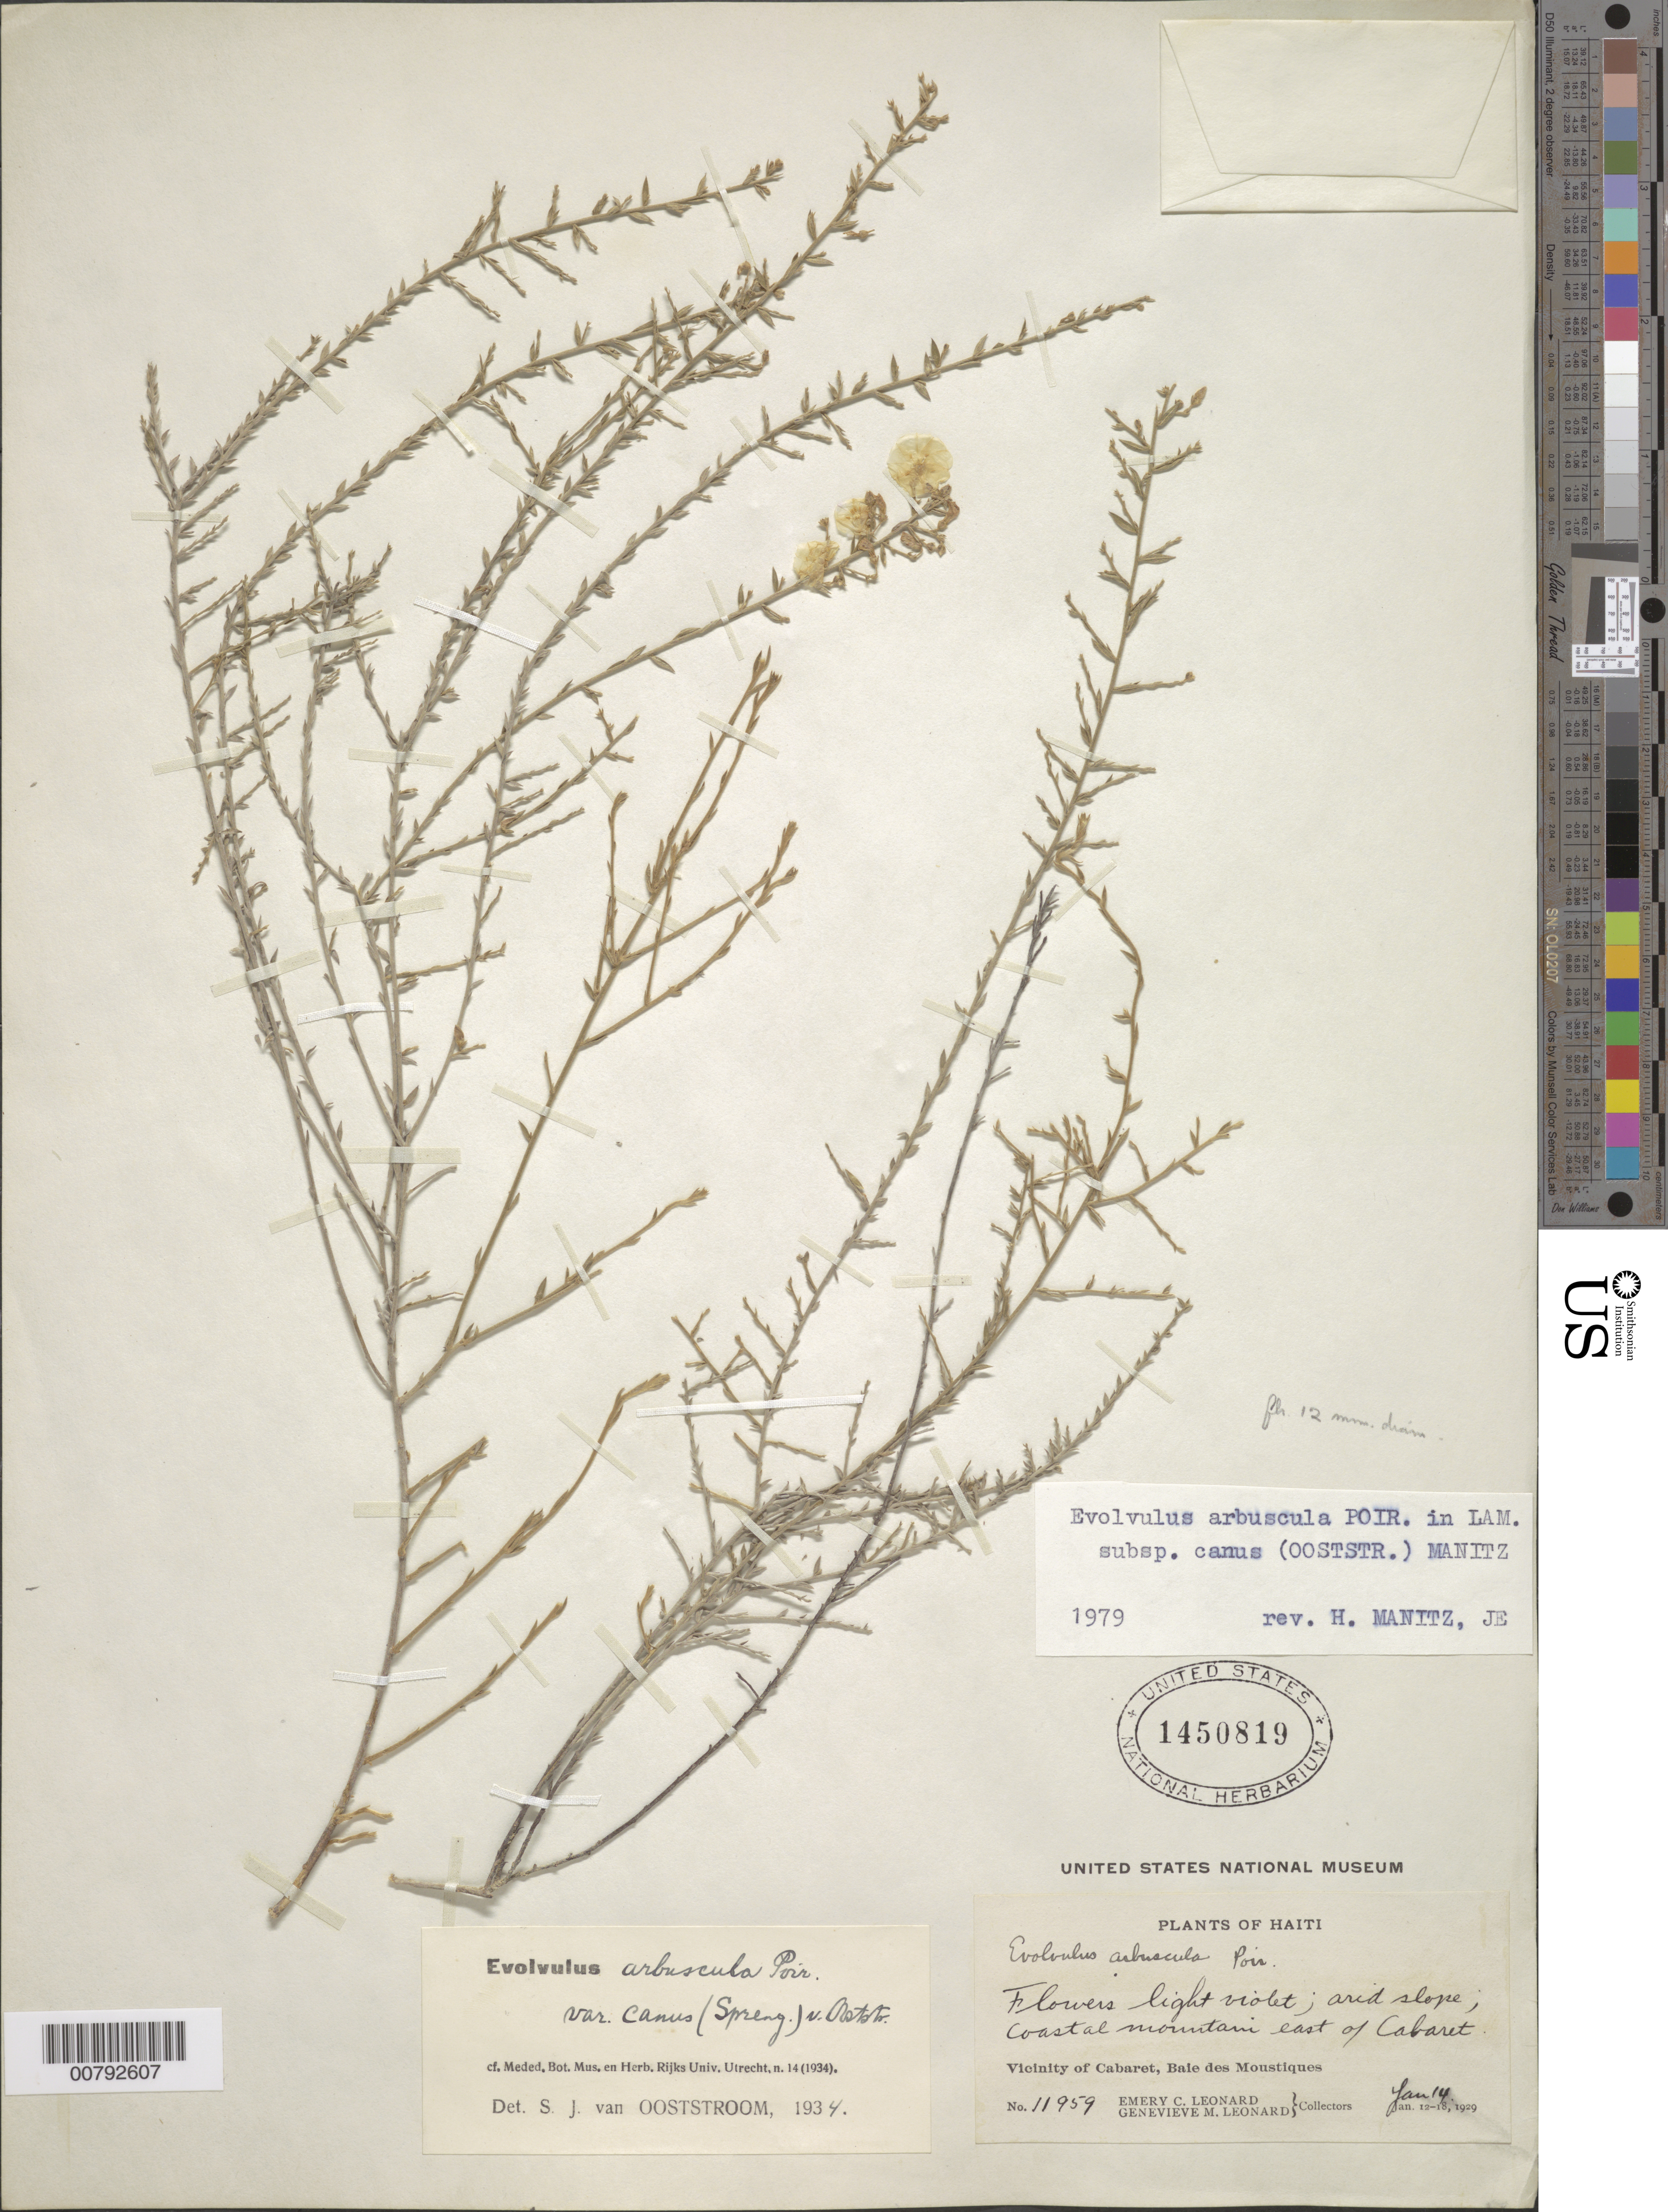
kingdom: Plantae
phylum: Tracheophyta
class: Magnoliopsida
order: Solanales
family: Convolvulaceae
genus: Evolvulus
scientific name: Evolvulus arbuscula subsp. canus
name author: (Ooststr.) Manitz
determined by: Manitz, H.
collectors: E. C. Leonard & G. M. Leonard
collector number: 11959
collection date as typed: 14 Jan 1929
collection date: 1929-01-14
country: Haiti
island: Hispaniola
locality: Vicinity of Cabaret, Baie des Moustiques, coastal mountain east of Cabaret.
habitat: Arid slope.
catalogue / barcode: US 1450819